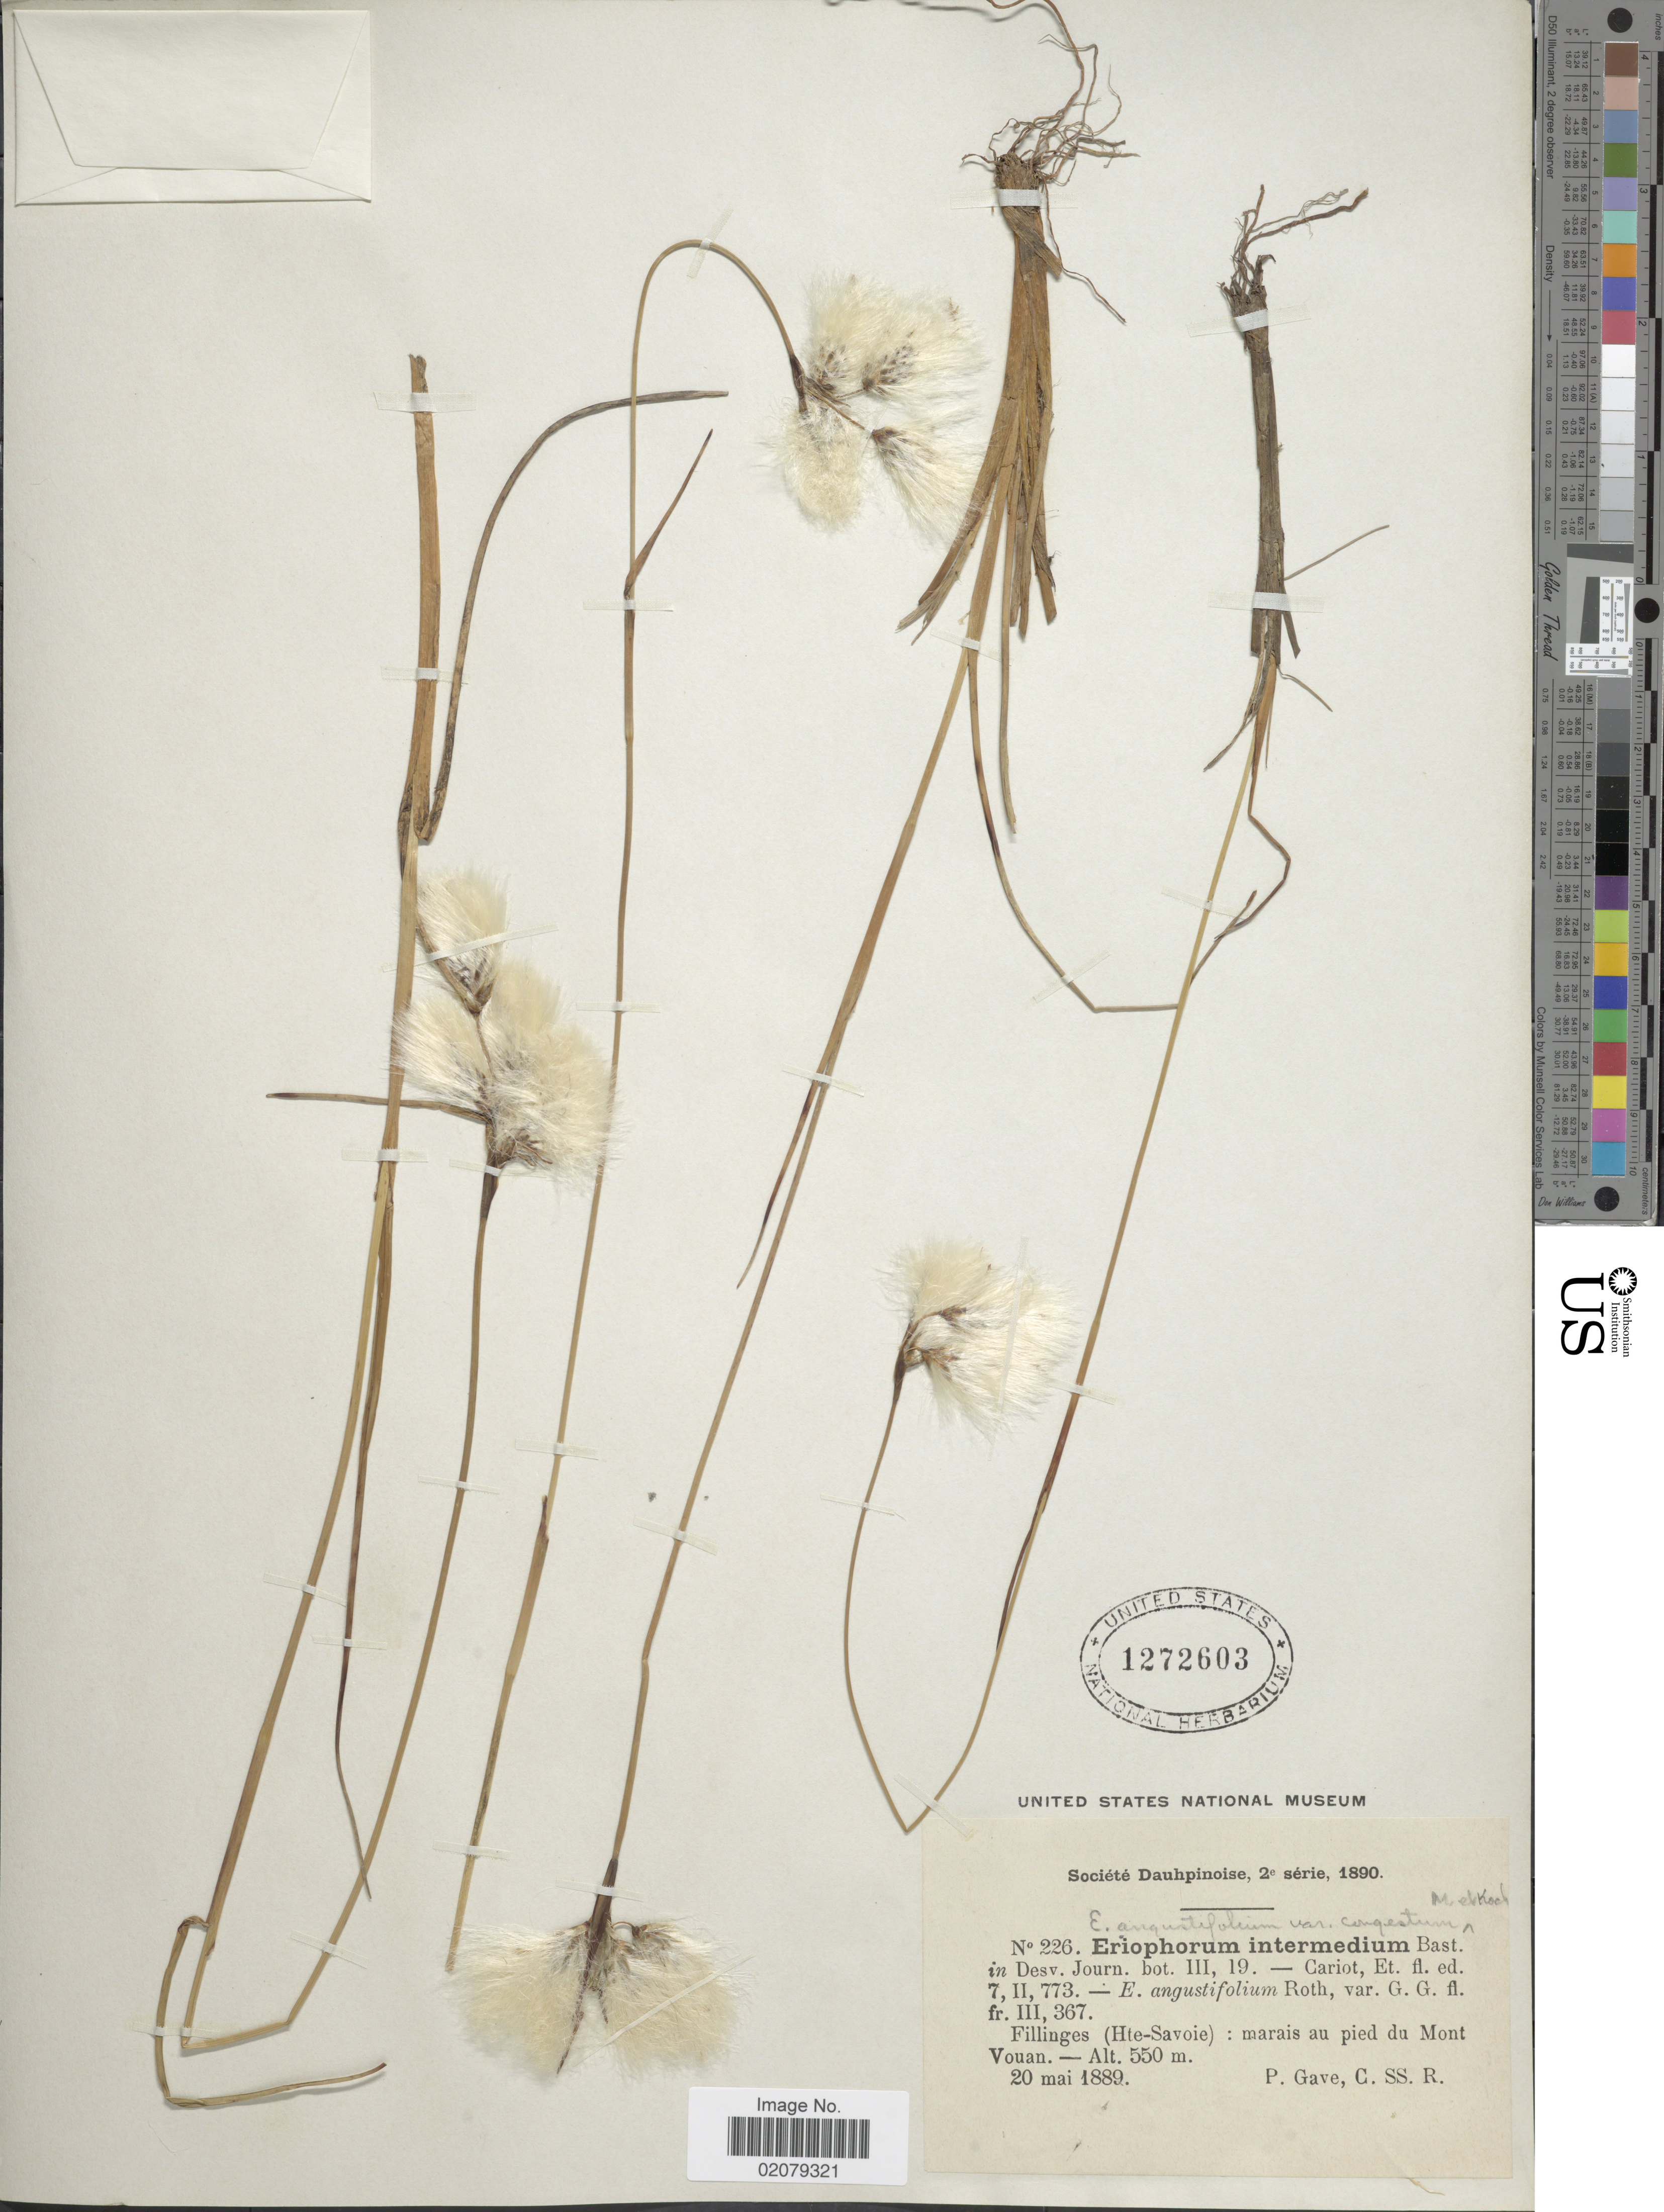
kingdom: Plantae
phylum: Tracheophyta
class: Liliopsida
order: Poales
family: Cyperaceae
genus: Eriophorum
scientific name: Eriophorum angustifolium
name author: Honck.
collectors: P. Gave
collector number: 3226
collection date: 1889-05-20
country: France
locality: Fillinges (Hte-Savoie): marais au pied du Mont Vouan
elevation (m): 550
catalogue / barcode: US 1272603